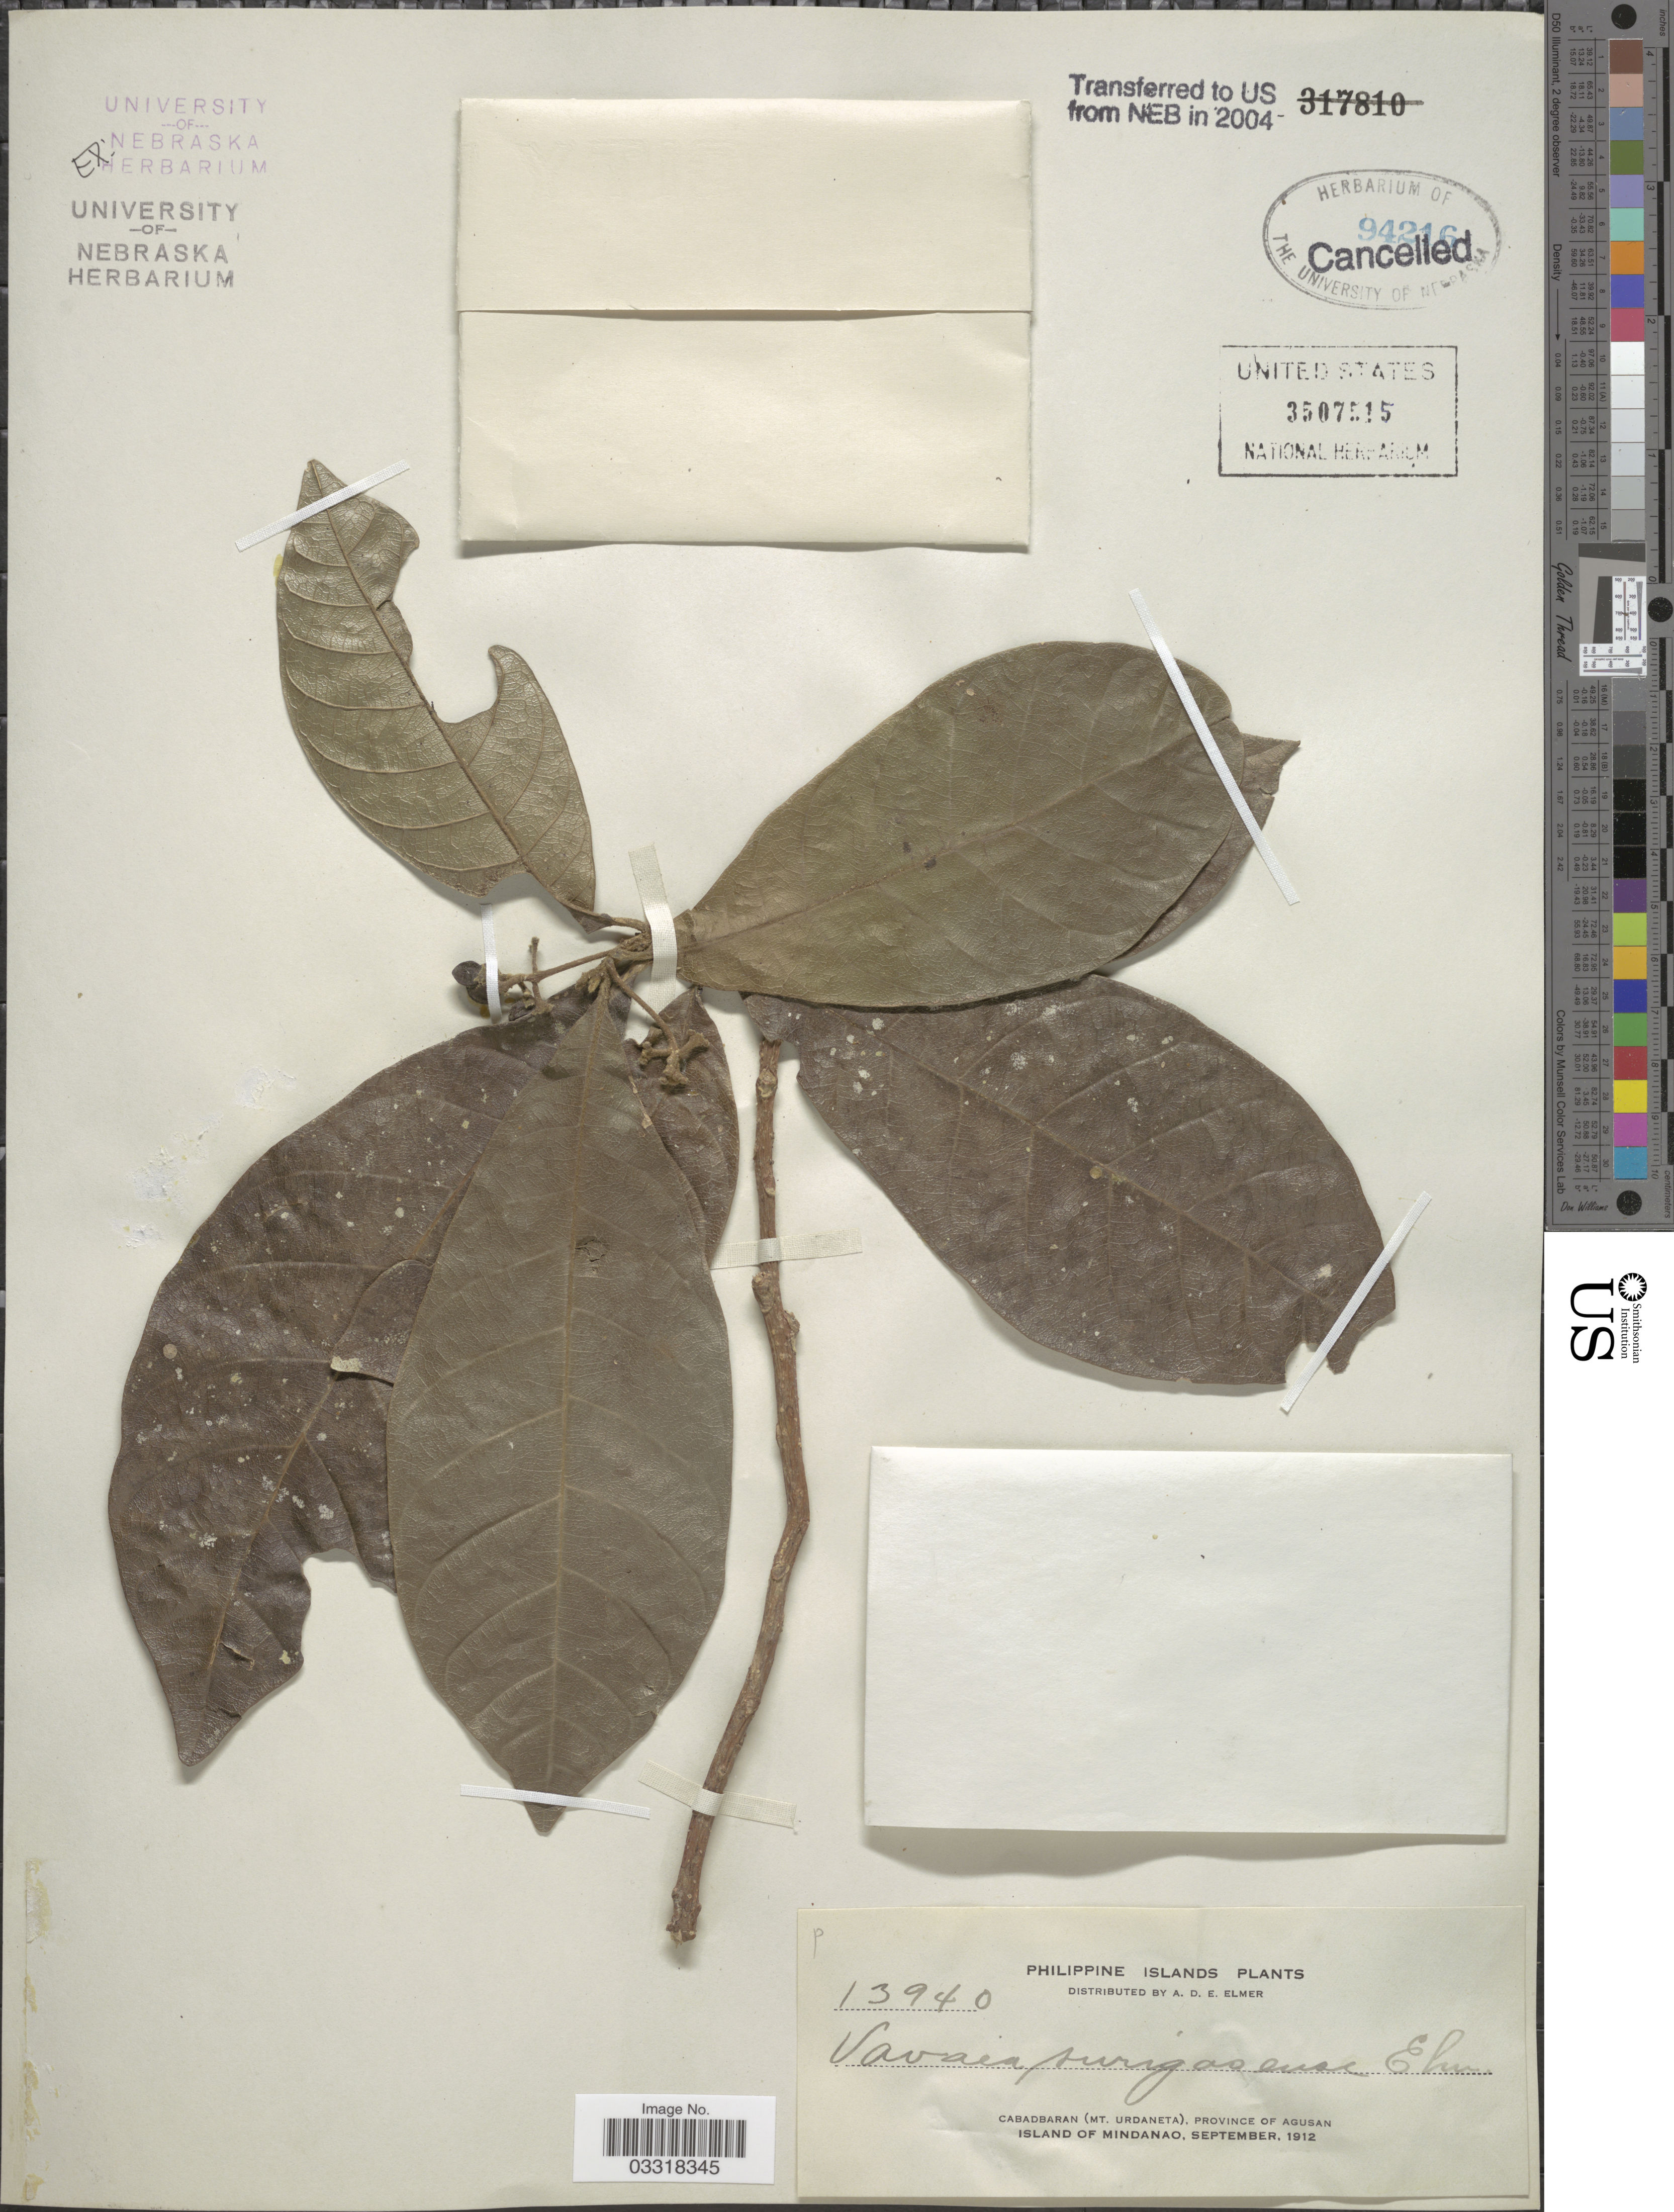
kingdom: Plantae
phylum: Tracheophyta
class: Magnoliopsida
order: Sapindales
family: Meliaceae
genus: Vavaea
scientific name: Vavaea amicorum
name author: Benth.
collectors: A. D. E. Elmer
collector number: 13940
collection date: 1912-09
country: Philippines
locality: Philippine Islands. Cabadbaran (Mt. Urdaneta), Province of Agusan. Island of Mindanao.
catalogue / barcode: US 3507515